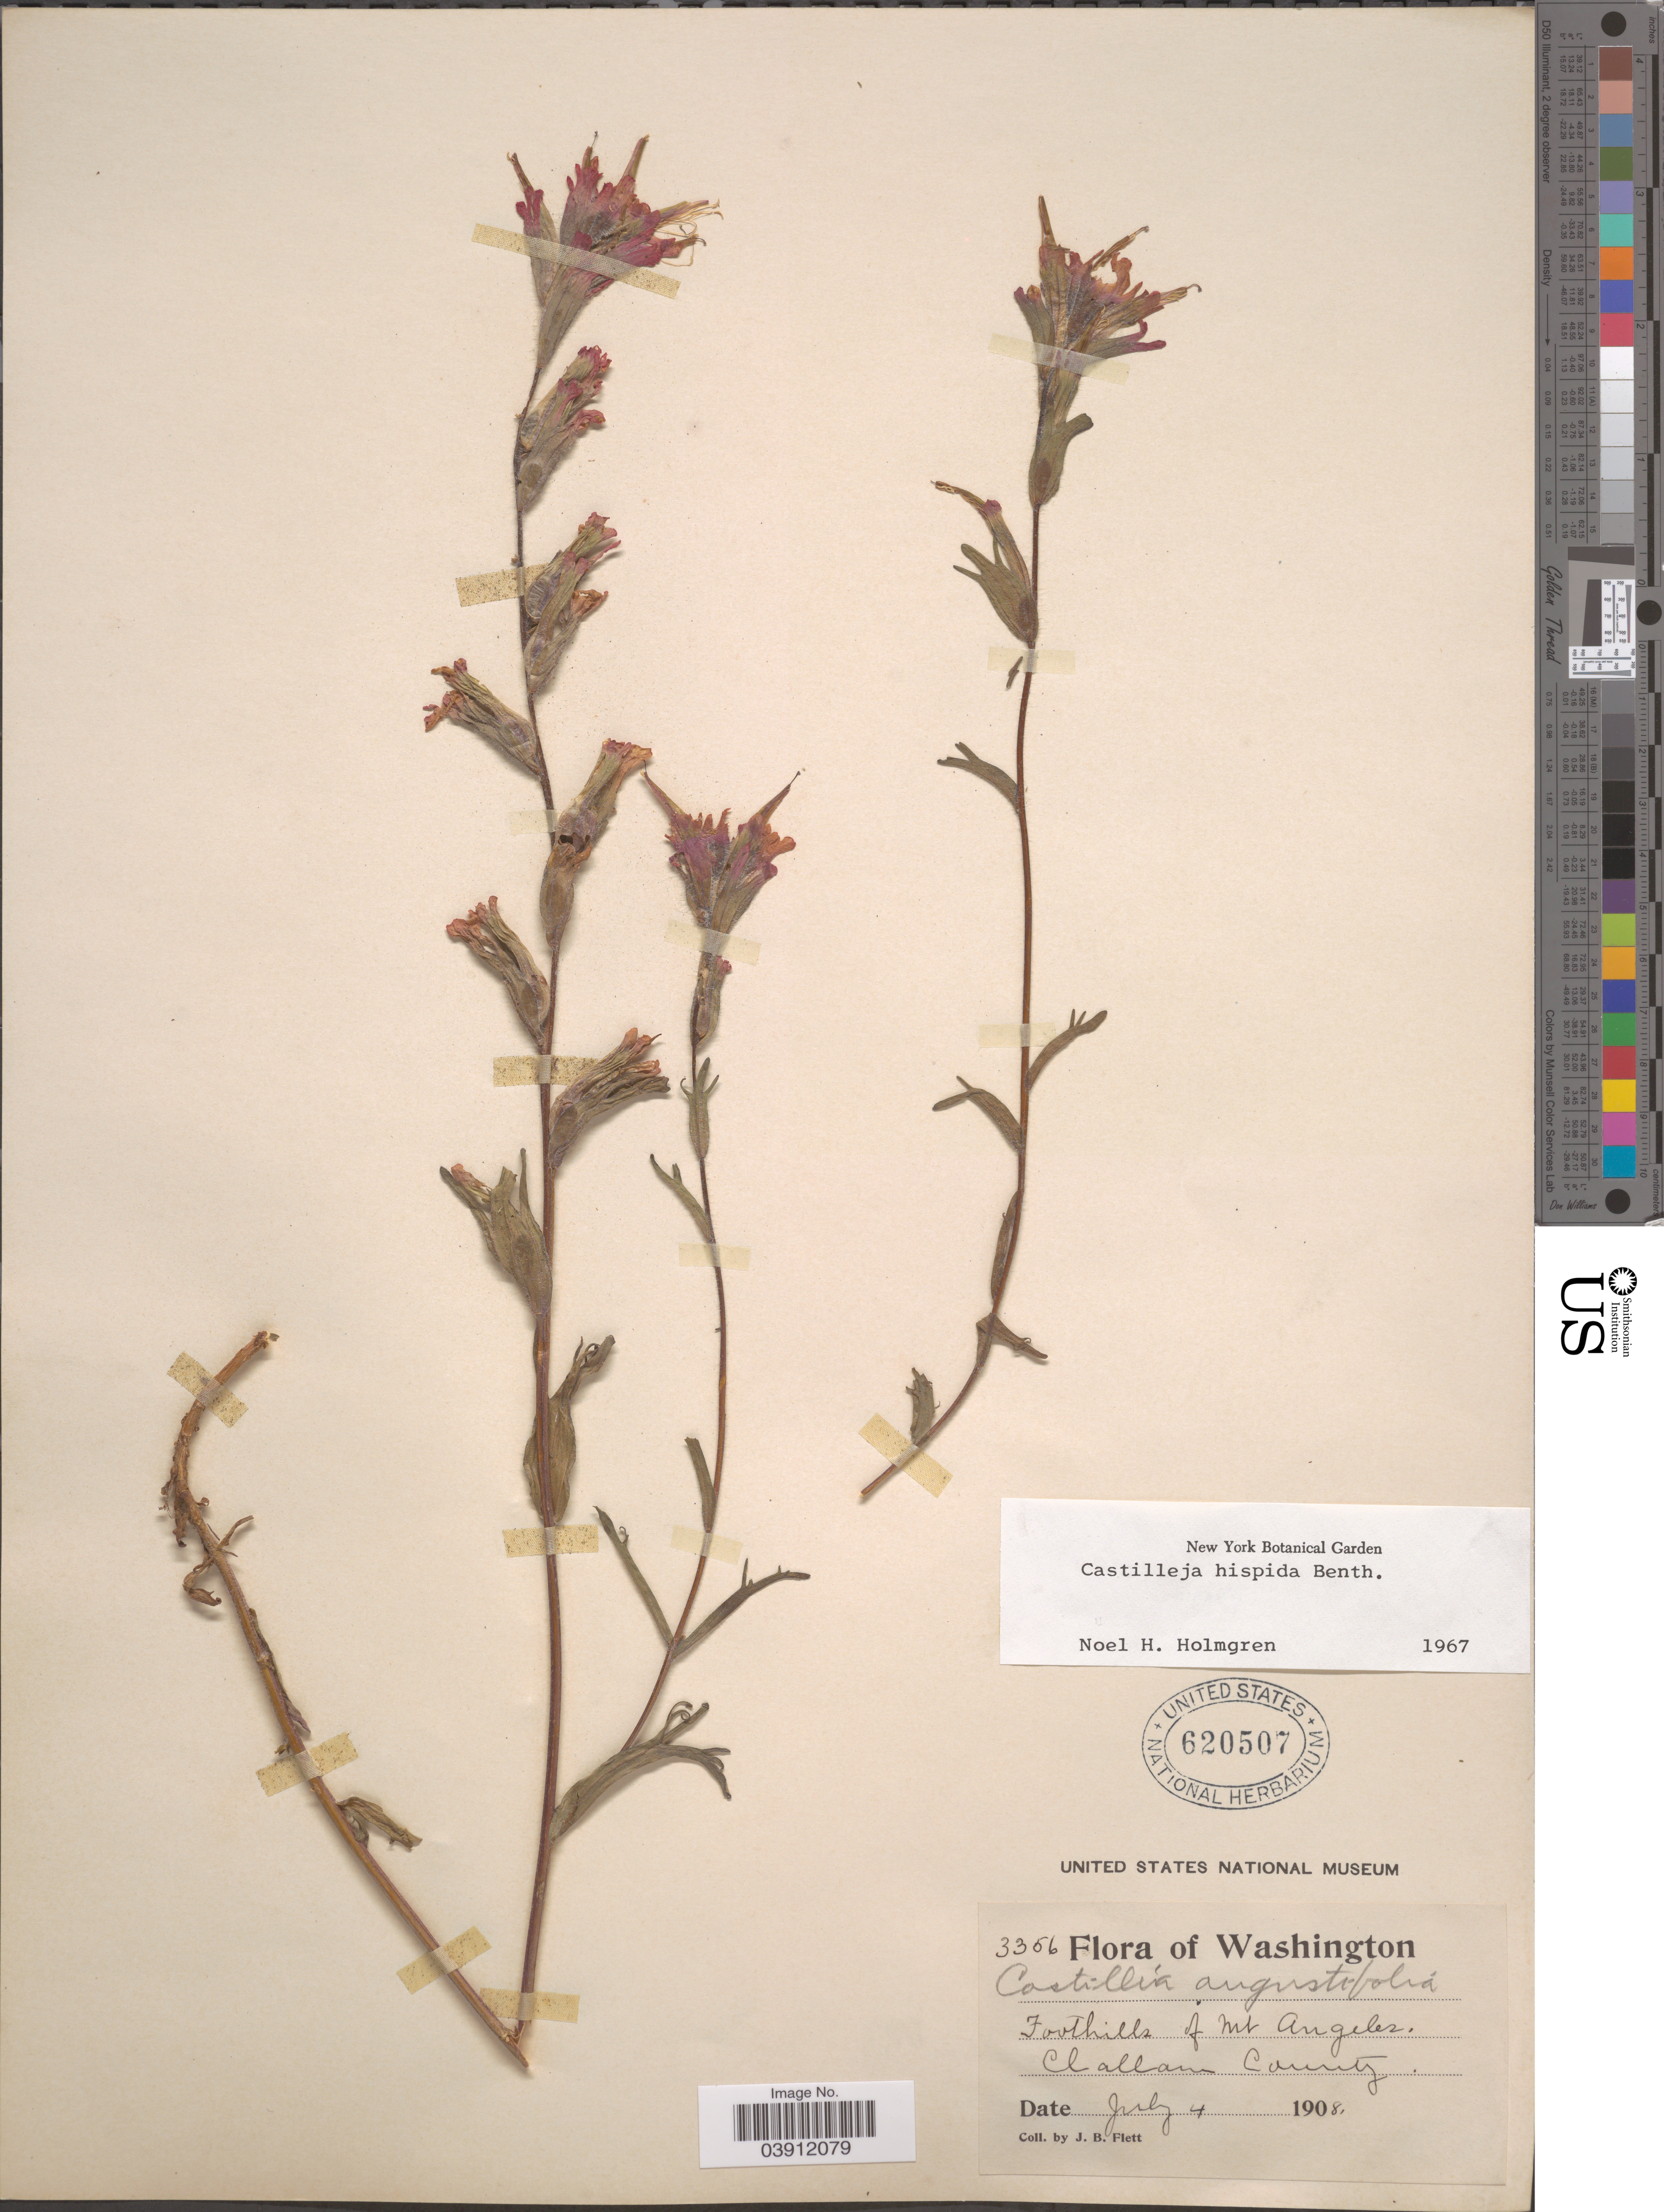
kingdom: Plantae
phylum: Tracheophyta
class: Magnoliopsida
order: Lamiales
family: Orobanchaceae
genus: Castilleja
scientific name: Castilleja hispida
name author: Benth. ex Hook.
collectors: J. Flett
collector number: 3356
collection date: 1908-07-04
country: United States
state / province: Washington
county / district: Clallam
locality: Foothills of mt Angeles. Clallam County.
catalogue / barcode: US 620507